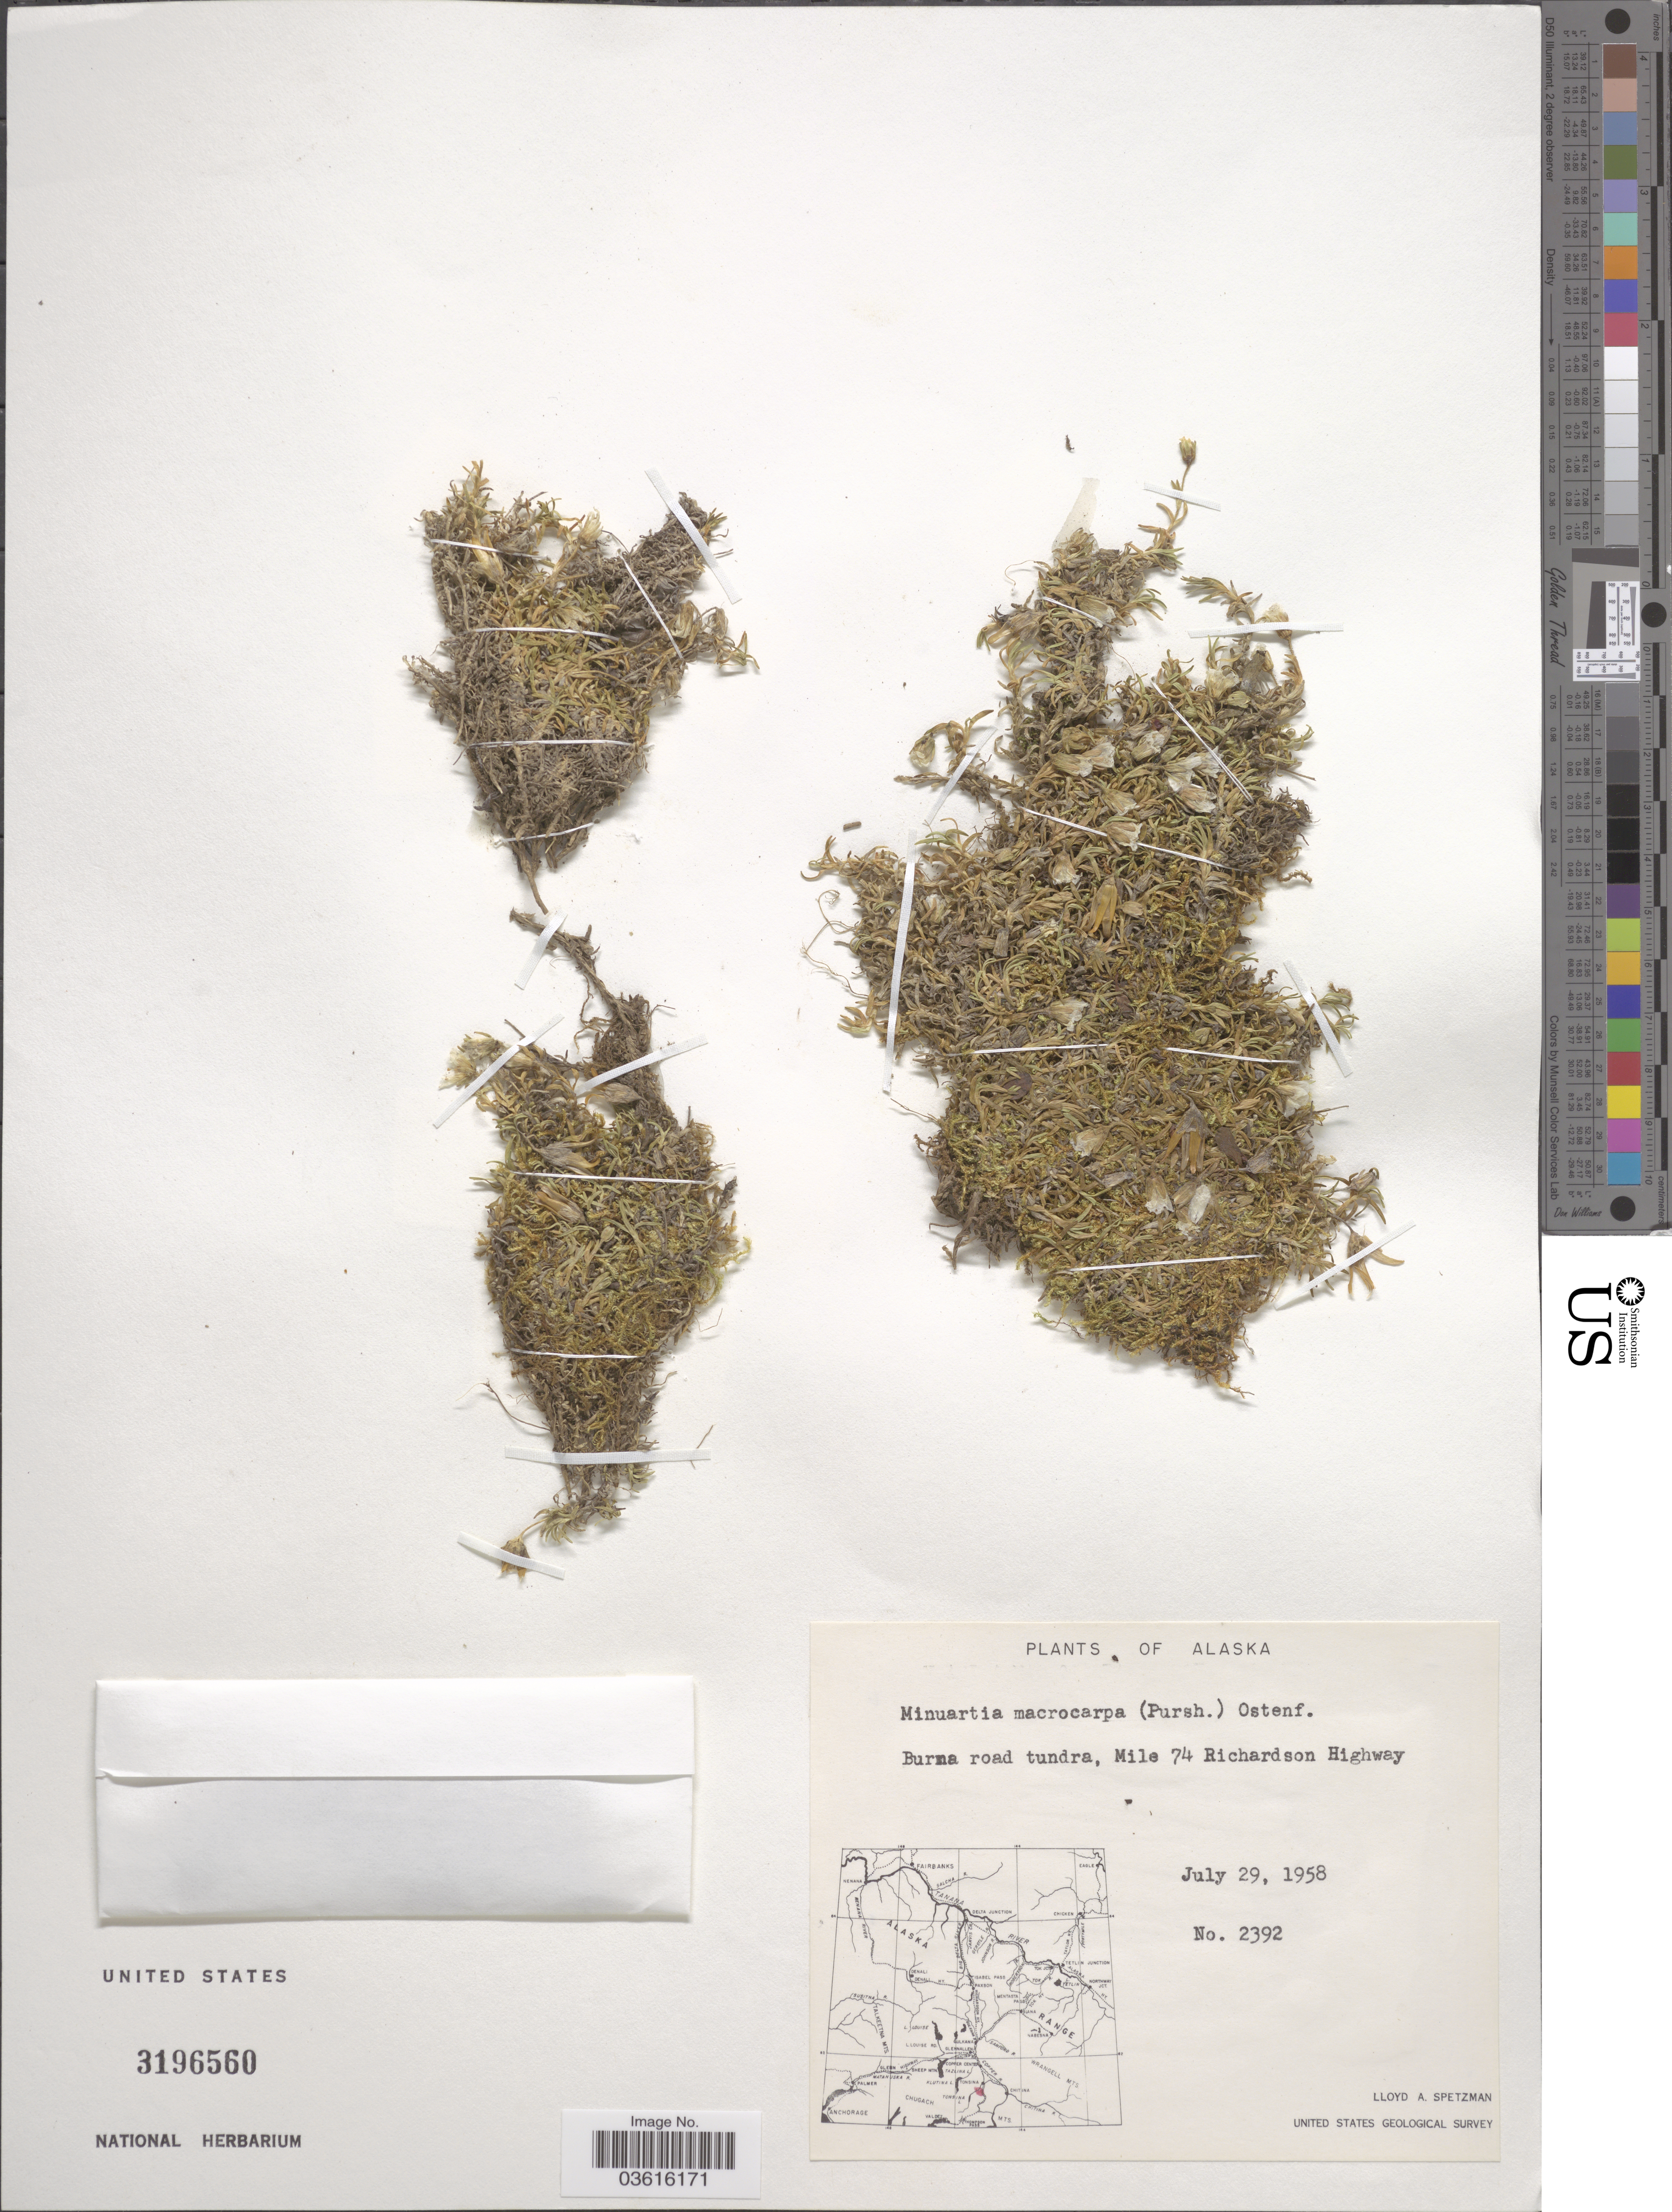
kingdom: Plantae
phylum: Tracheophyta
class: Magnoliopsida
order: Caryophyllales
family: Caryophyllaceae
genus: Pseudocherleria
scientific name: Pseudocherleria macrocarpa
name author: (Pursh) Dillenb. & Kadereit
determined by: U.S. National Herbarium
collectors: L. Spetzman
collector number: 2392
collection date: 1958-07-29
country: United States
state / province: Alaska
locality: Burna road tundra, Mile 74 Richardson Highway.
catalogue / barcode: US 3196560